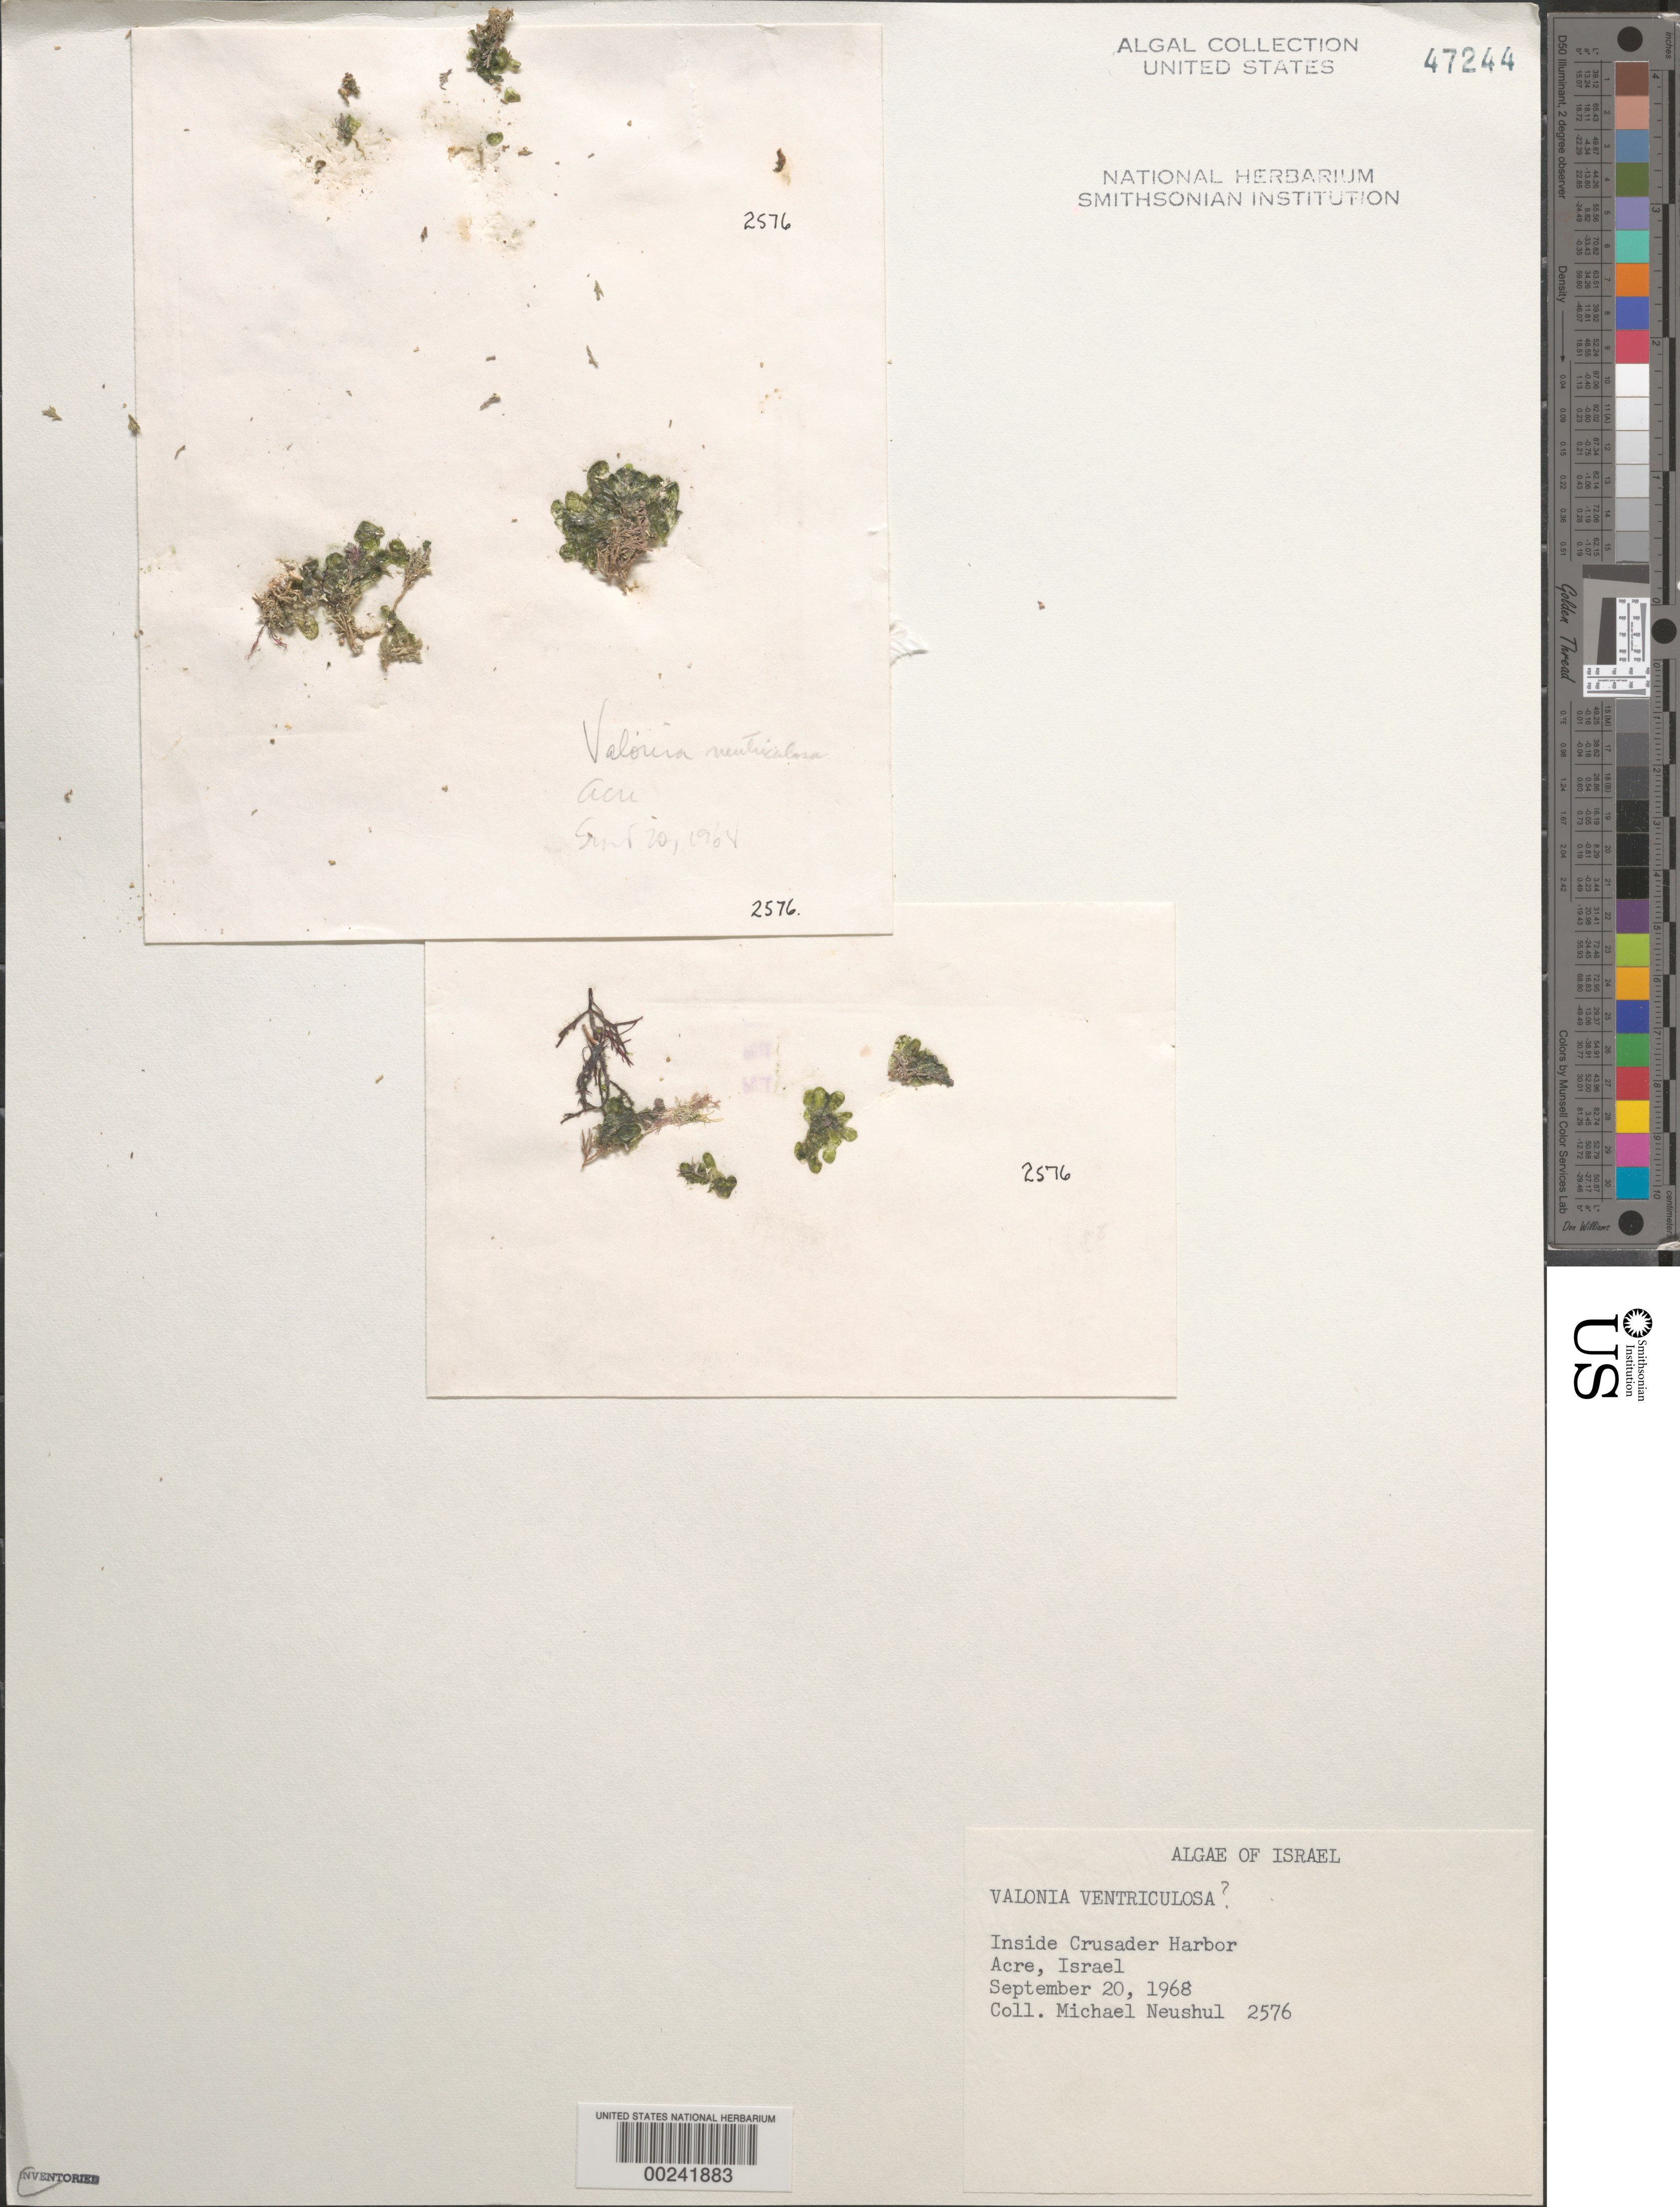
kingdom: Plantae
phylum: Chlorophyta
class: Ulvophyceae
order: Siphonocladales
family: Valoniaceae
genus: Valonia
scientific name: Valonia ventricosa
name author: J. Agardh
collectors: M. Neushul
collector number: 2576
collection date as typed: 20 Sep 1968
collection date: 1968-09-20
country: Israel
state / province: Northern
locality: Acre, inside Crusader Harbor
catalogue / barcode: US 47244